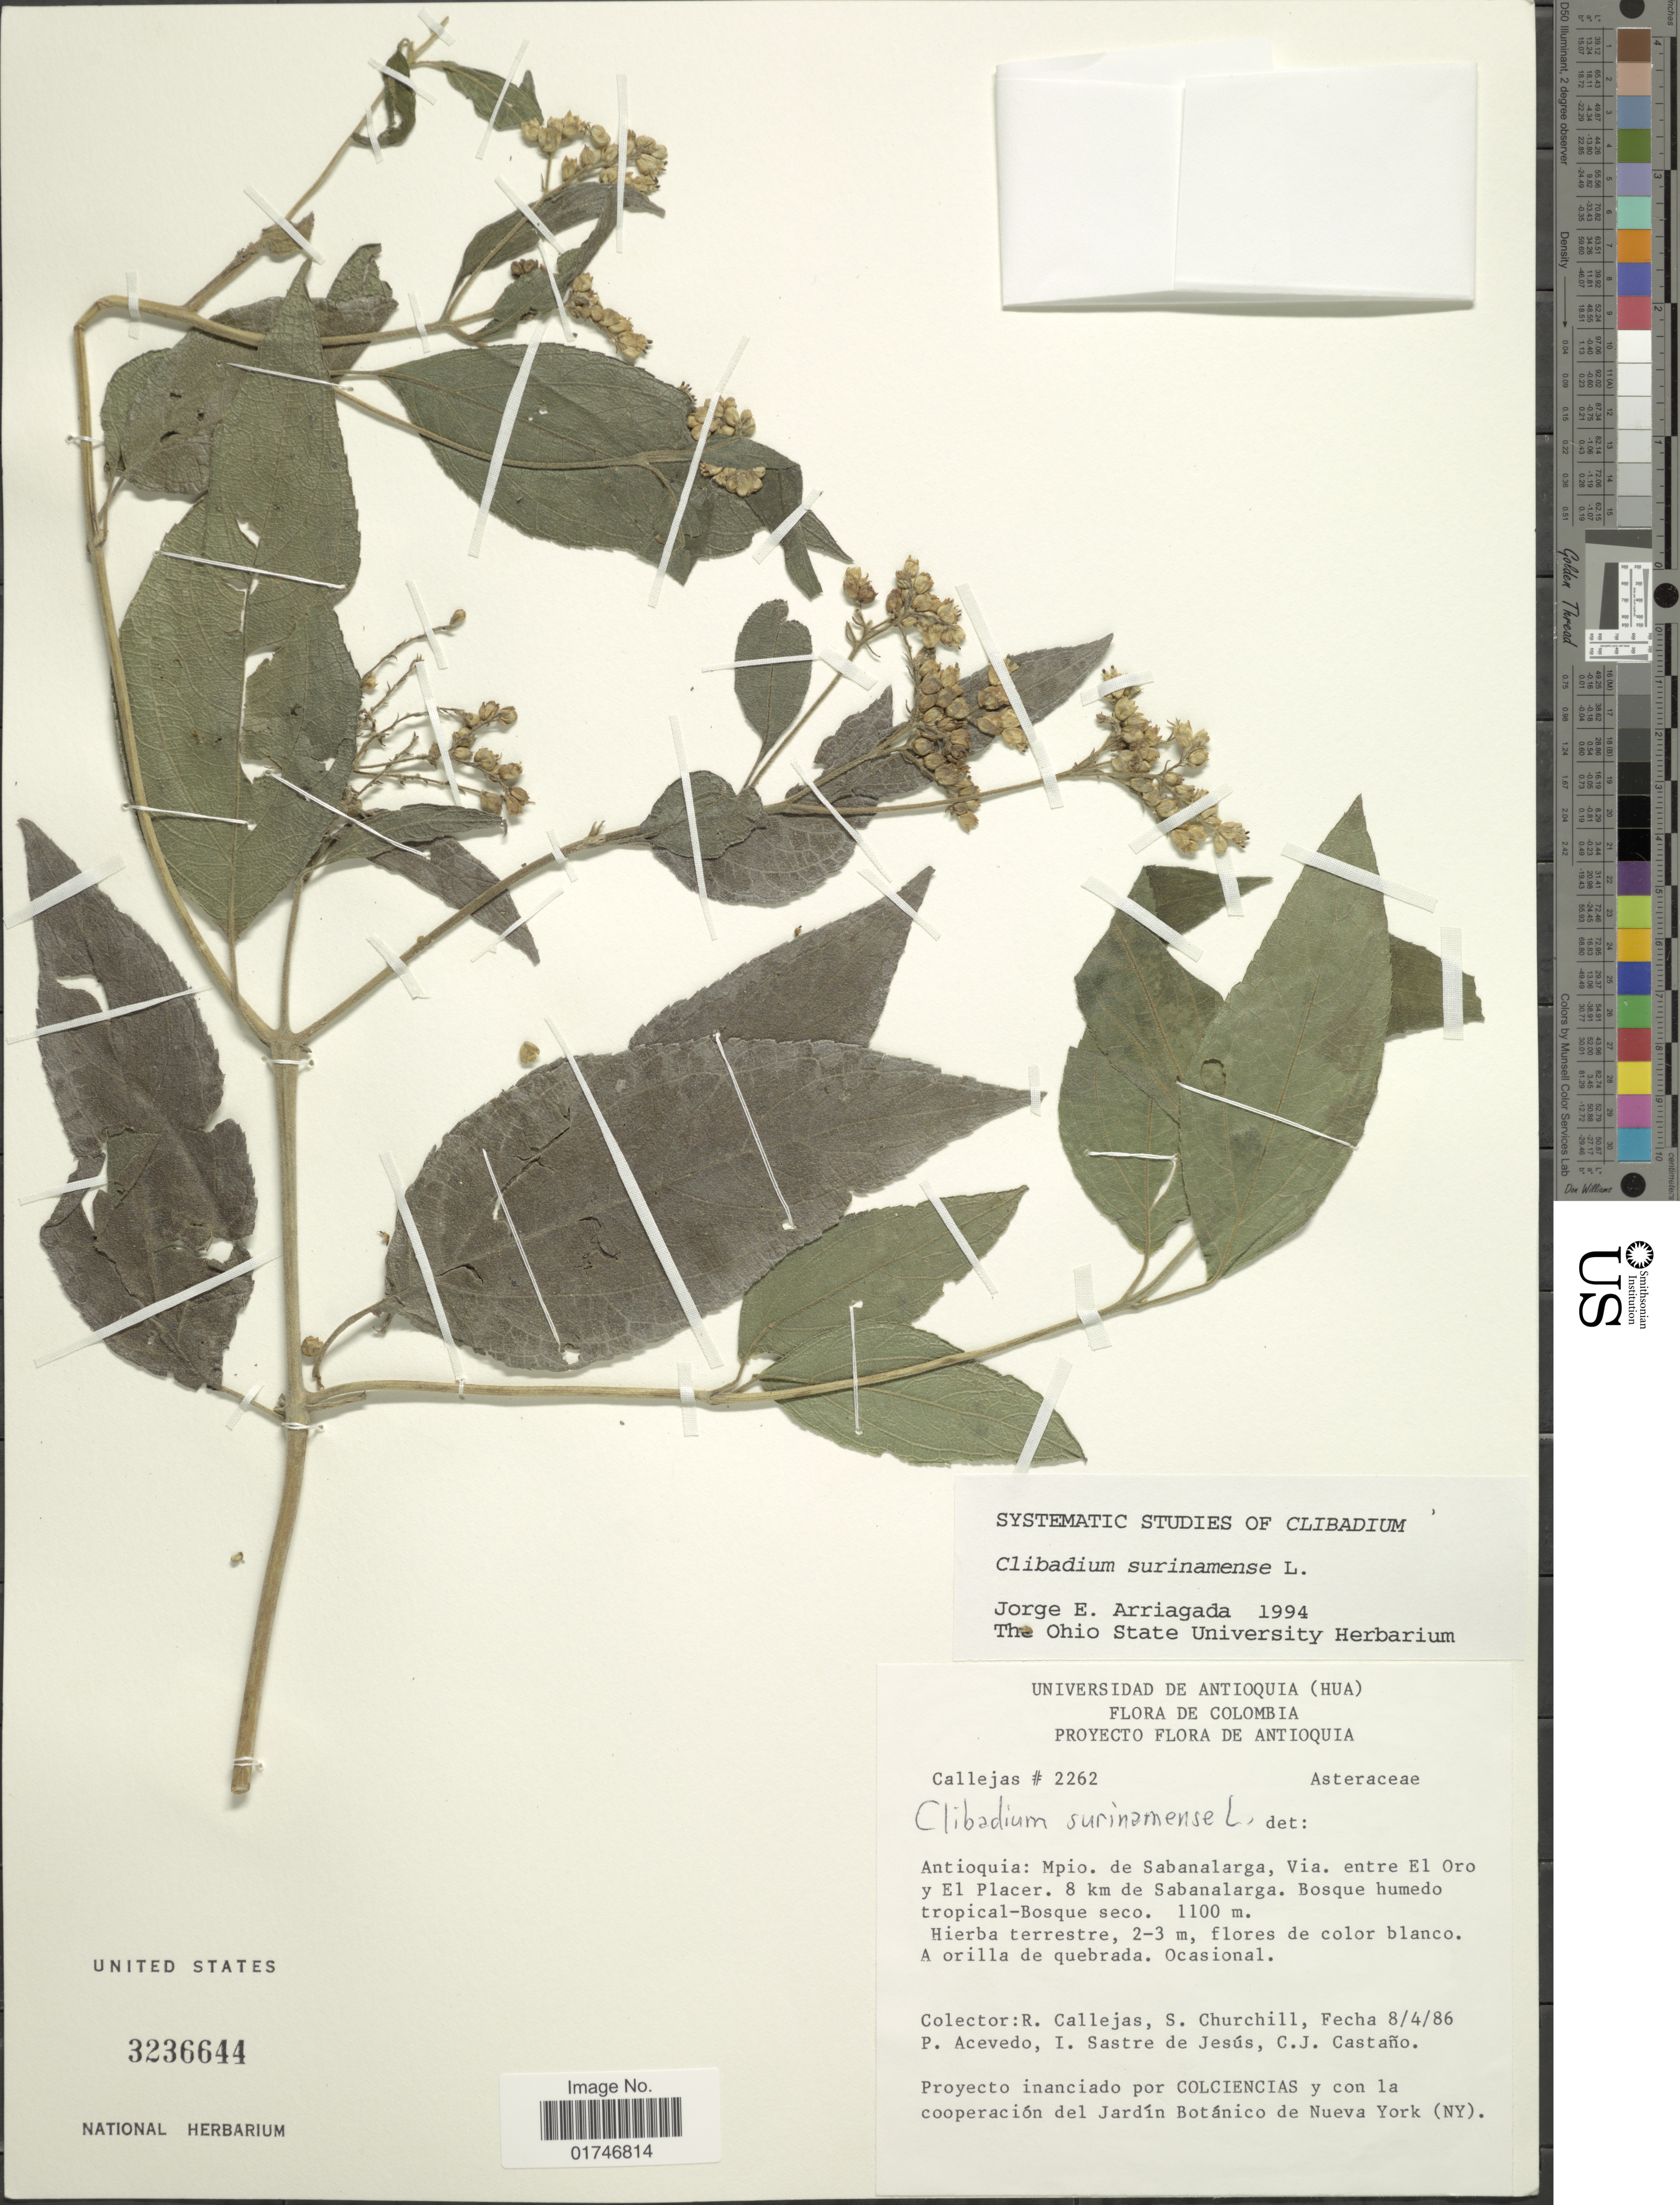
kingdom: Plantae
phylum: Tracheophyta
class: Magnoliopsida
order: Asterales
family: Asteraceae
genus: Clibadium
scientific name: Clibadium surinamense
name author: L.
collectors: R. Callejas, S. Churchill, P. Acevedo-Rodr., I. Sastre-de Jesús & C. Castaño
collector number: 2262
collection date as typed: Transcribed d/m/y: 8/4/86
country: Colombia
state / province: Antioquia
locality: Antioquia: Mpio. de Sabanalarga, Via. entre El Oro y El Placer. 8 km de Sabanalarga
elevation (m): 1100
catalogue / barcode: US 3236644